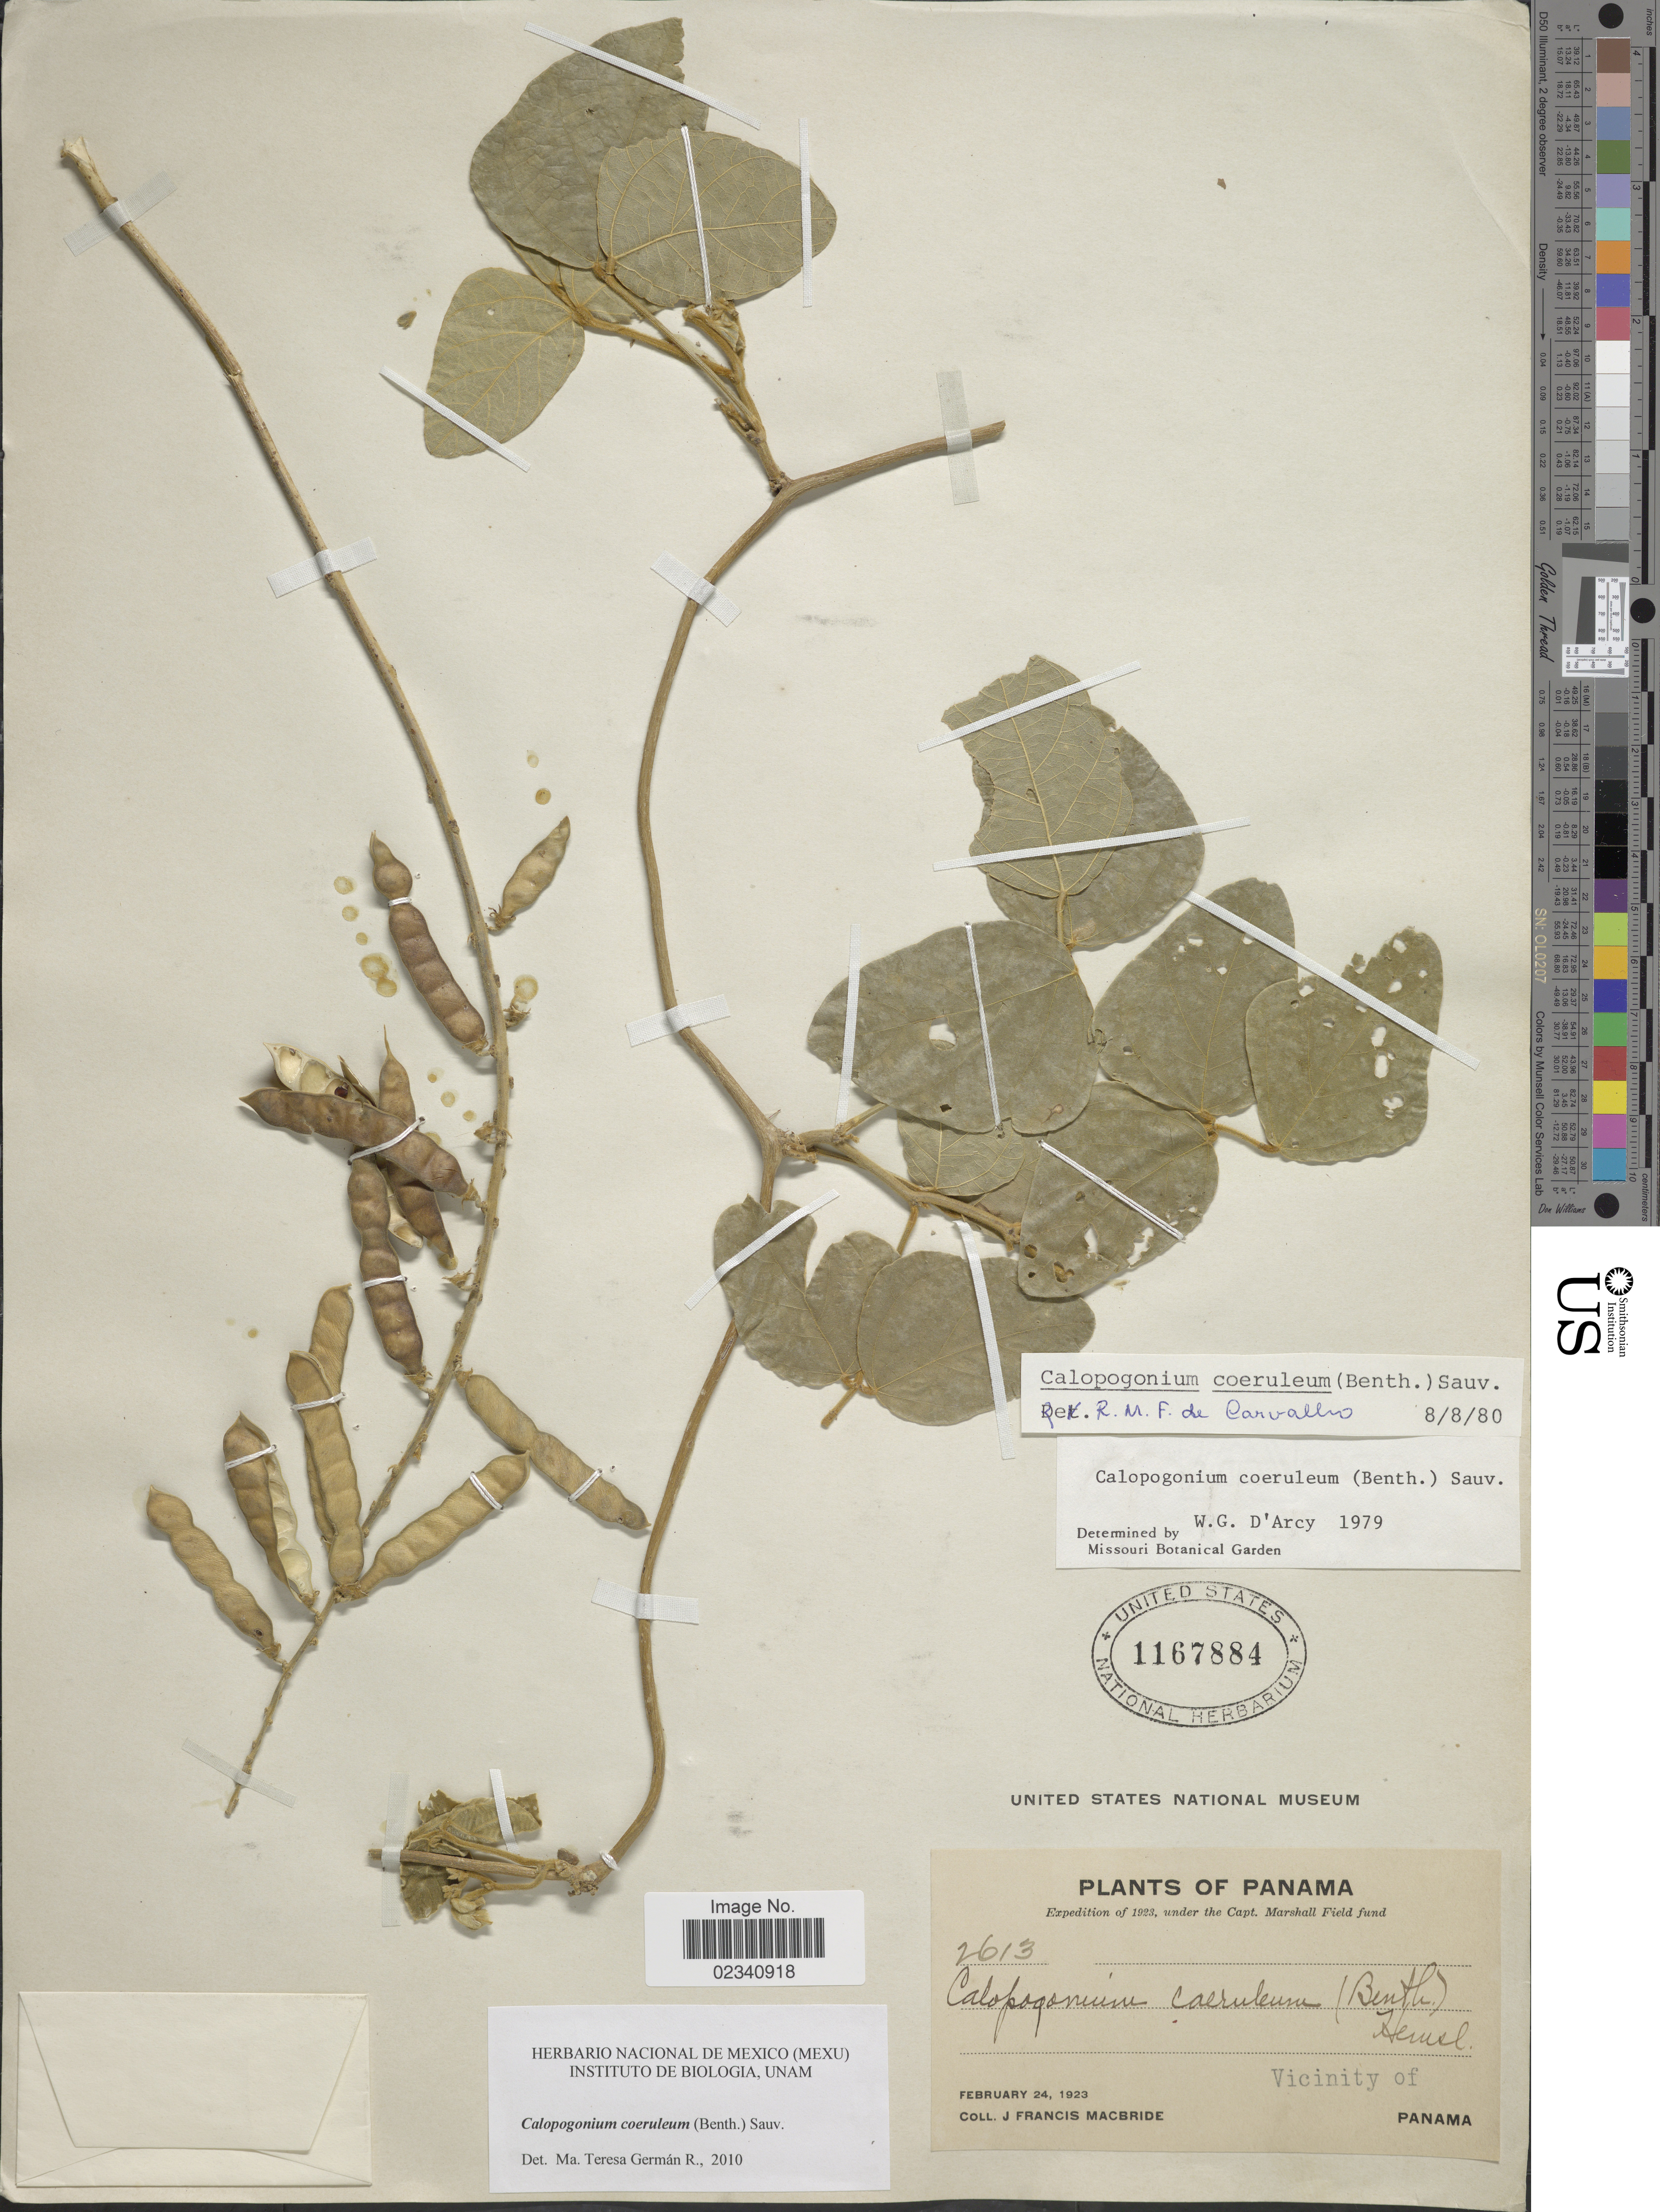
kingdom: Plantae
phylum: Tracheophyta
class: Magnoliopsida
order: Fabales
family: Fabaceae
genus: Calopogonium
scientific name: Calopogonium caeruleum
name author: (Benth.) C. Wright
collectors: J. F. Macbride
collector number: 2613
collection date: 1923-02-24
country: Panama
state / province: Panamá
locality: Vicinity of Panama.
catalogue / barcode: US 1167884